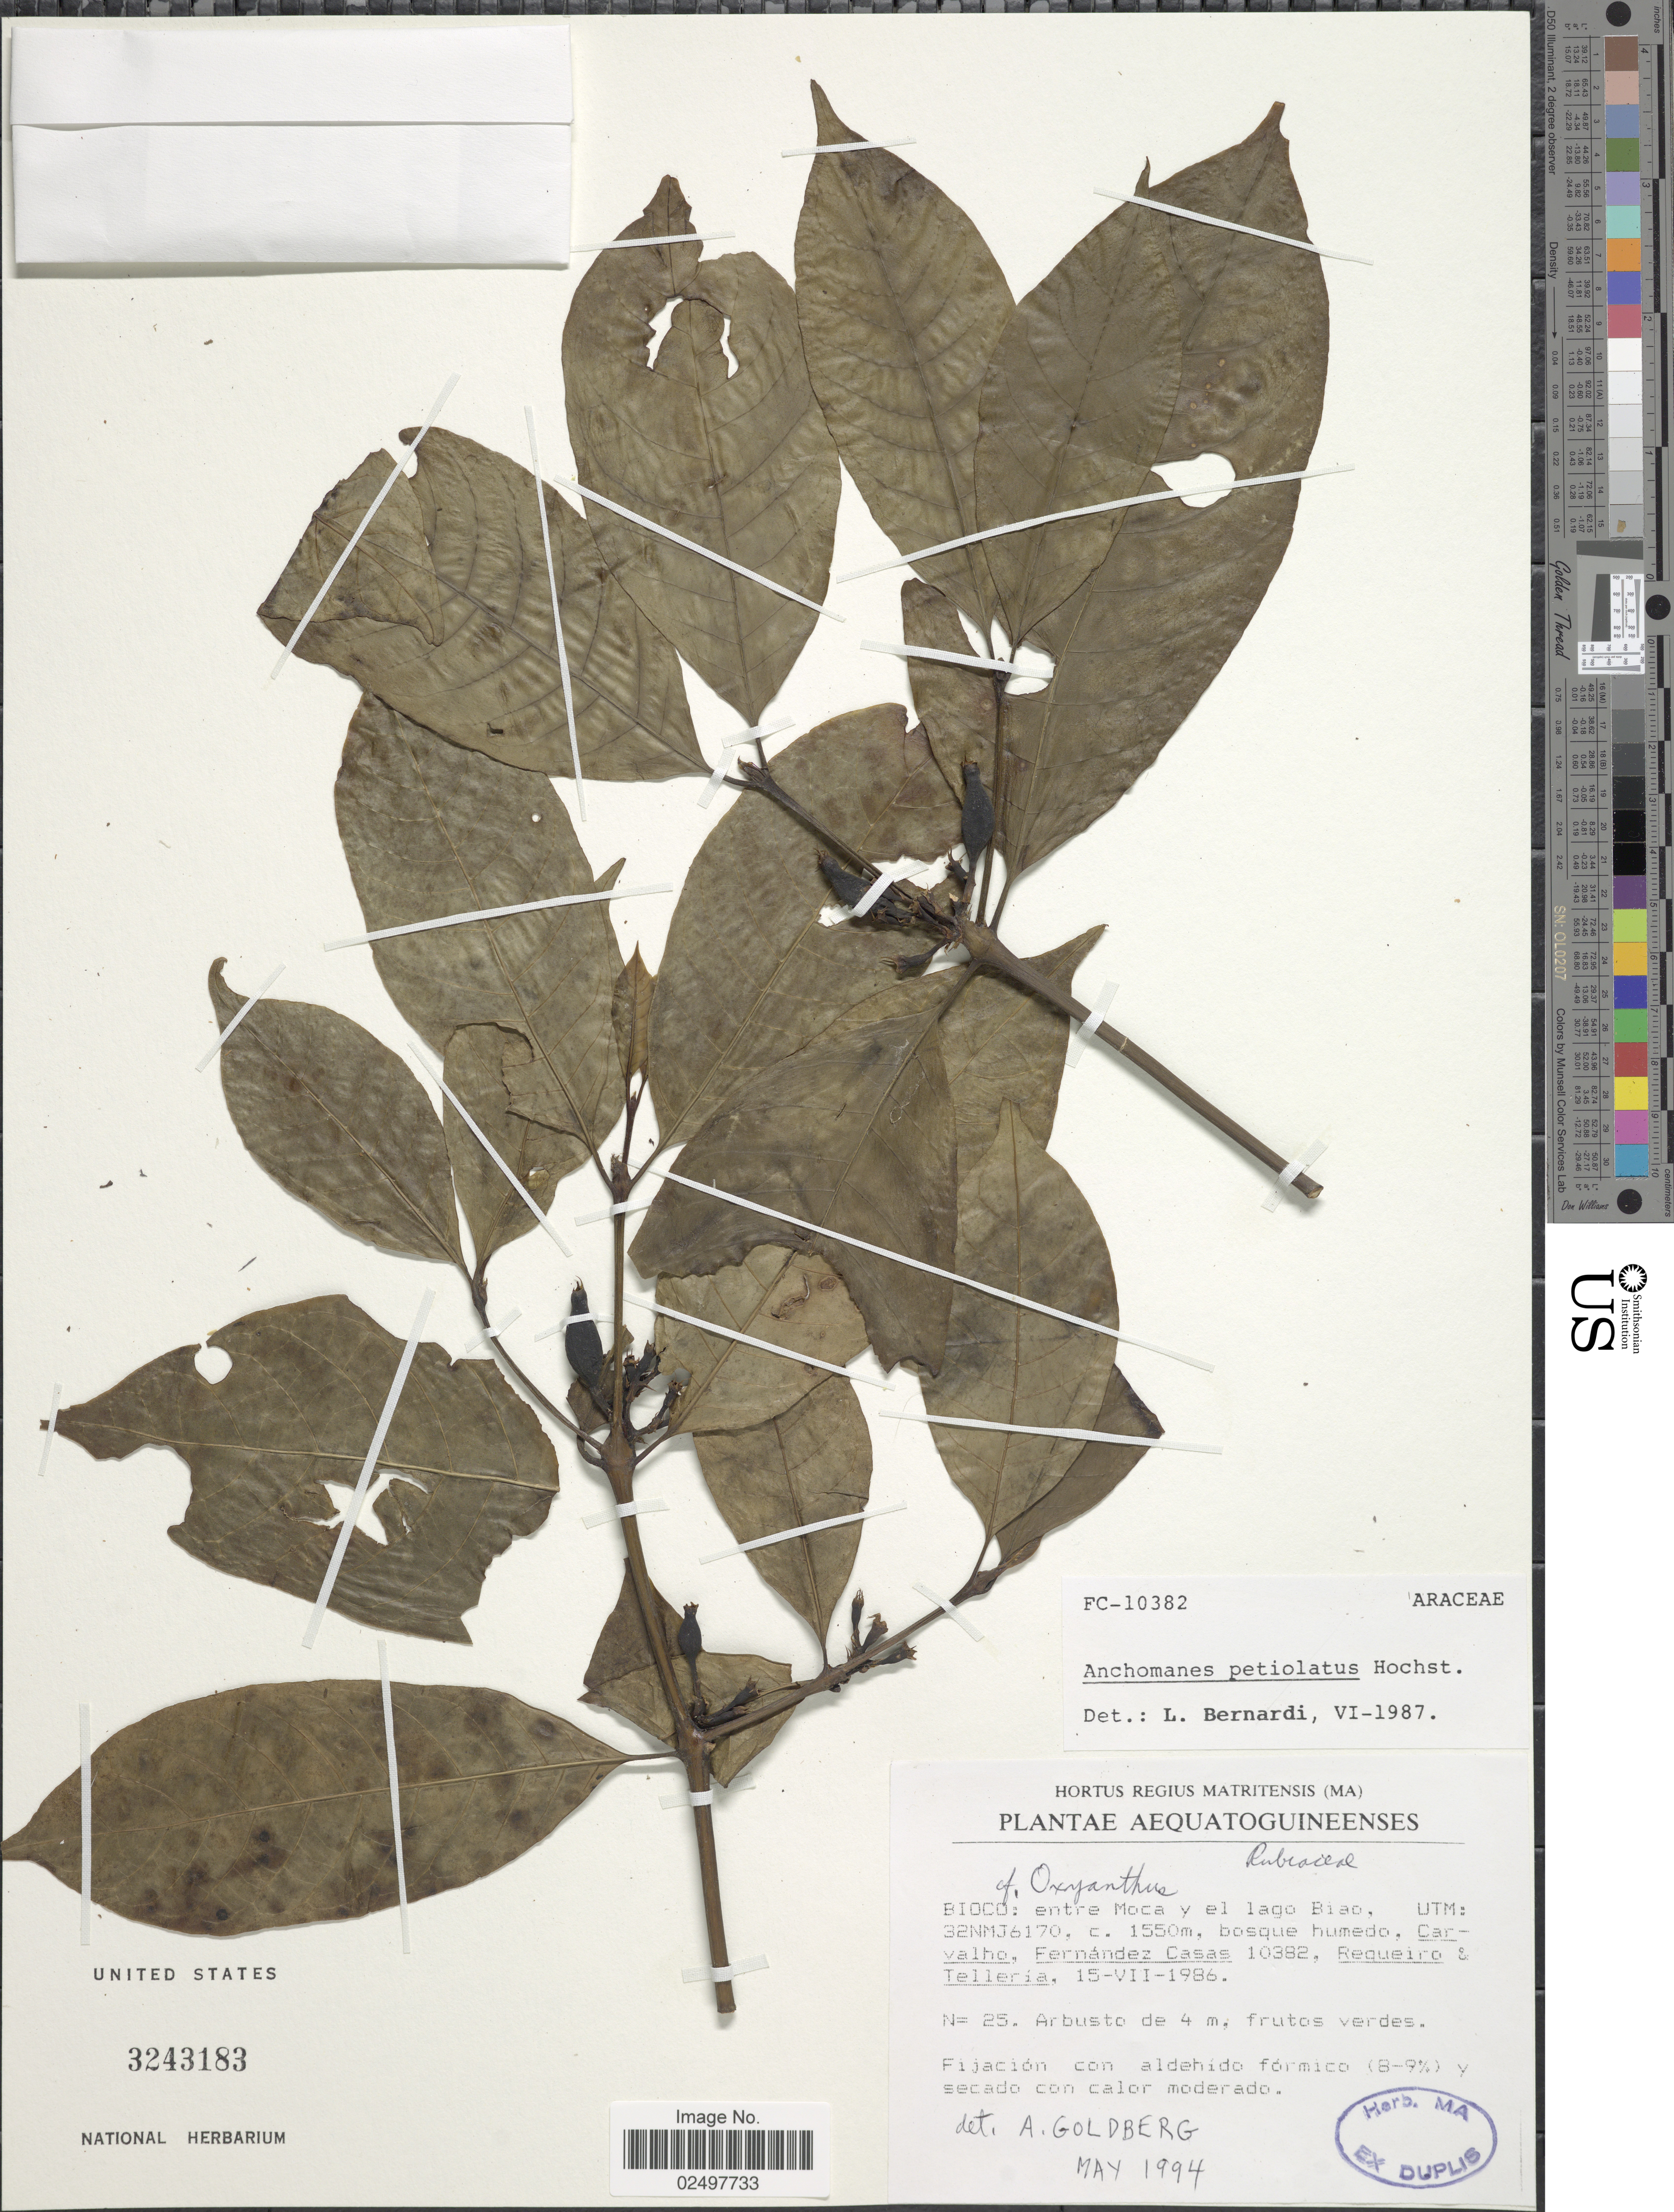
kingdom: Plantae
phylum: Tracheophyta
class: Magnoliopsida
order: Gentianales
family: Rubiaceae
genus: Oxyanthus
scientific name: Oxyanthus sp.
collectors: Carvalho, --, F. Casas, -. Regueiro & -. Telleria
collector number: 10382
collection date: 1986-07-15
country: Equatorial Guinea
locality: Aequatoguineenses. Bioco: entre Moca y el lago Biao, UTM: 32NMJ6170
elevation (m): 1550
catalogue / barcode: US 3243183